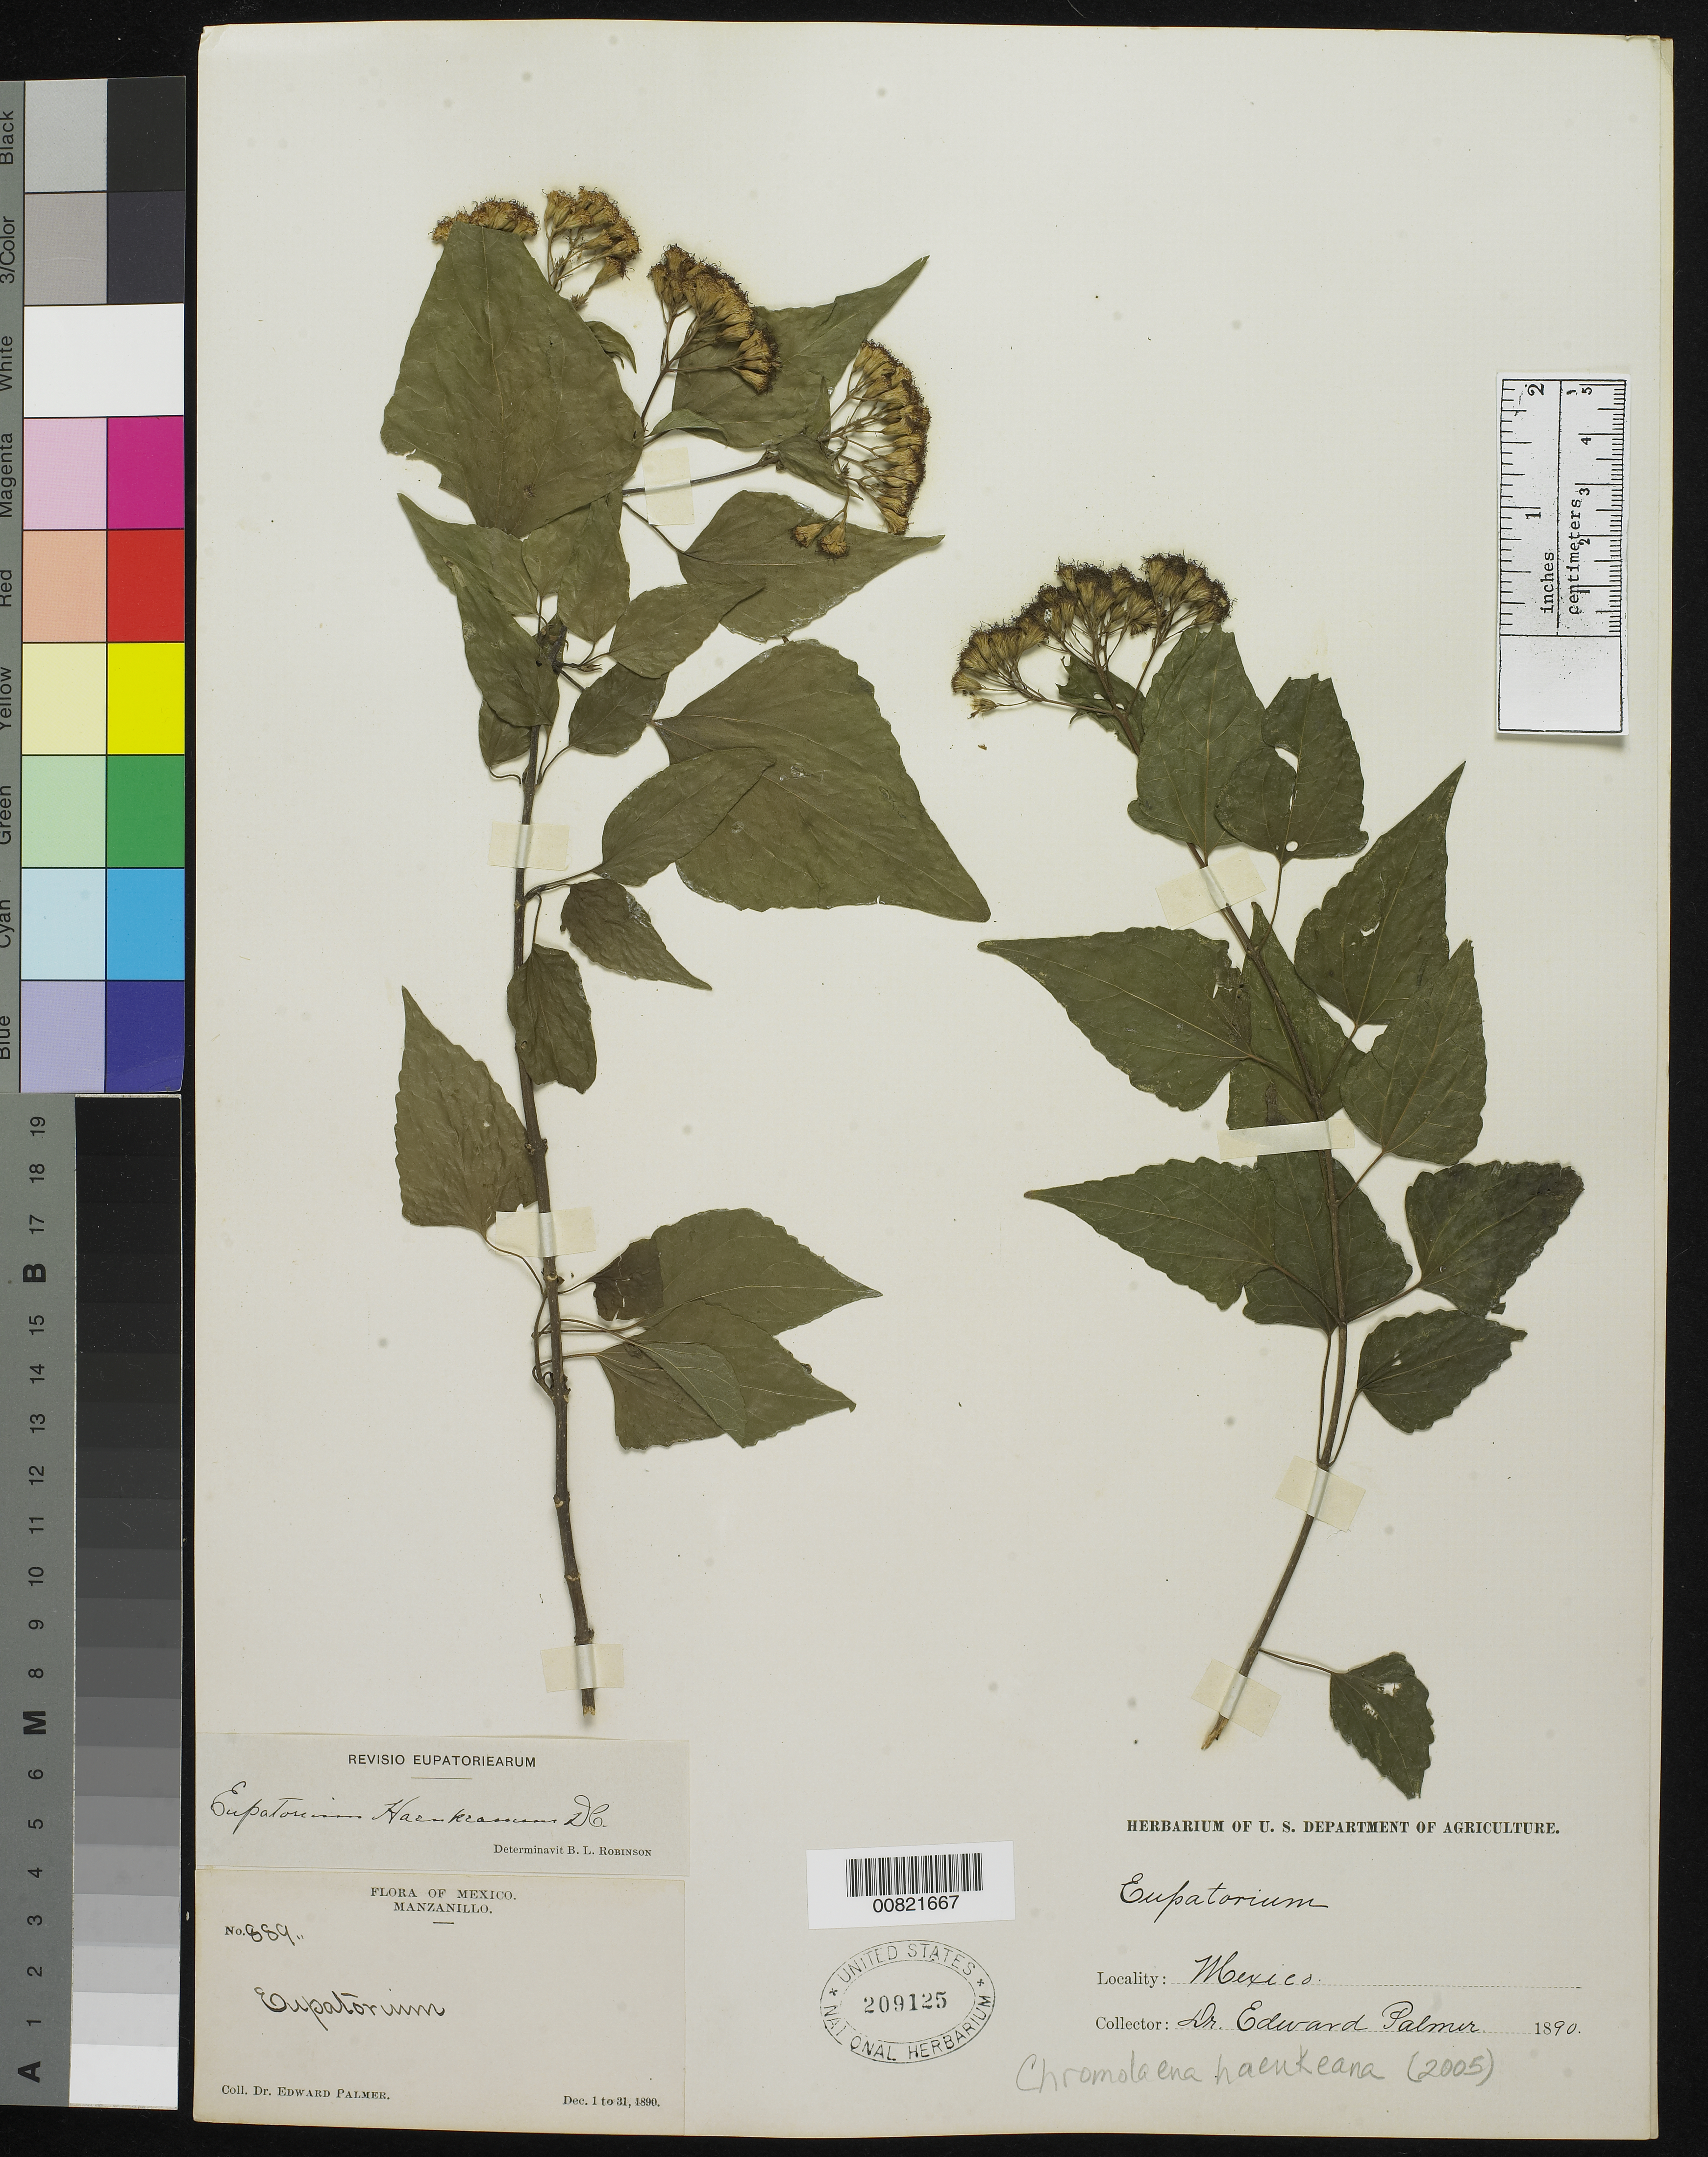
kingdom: Plantae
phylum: Tracheophyta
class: Magnoliopsida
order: Asterales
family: Asteraceae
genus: Chromolaena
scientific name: Chromolaena haenkeana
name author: (DC.) R.M. King & H. Rob.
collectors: E. Palmer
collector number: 889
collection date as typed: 01 Dec 1890 to 31 Dec 1890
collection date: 1890-12-01/1890-12-31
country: Mexico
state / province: Colima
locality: Manzanillo, Colima.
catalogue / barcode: US 209125